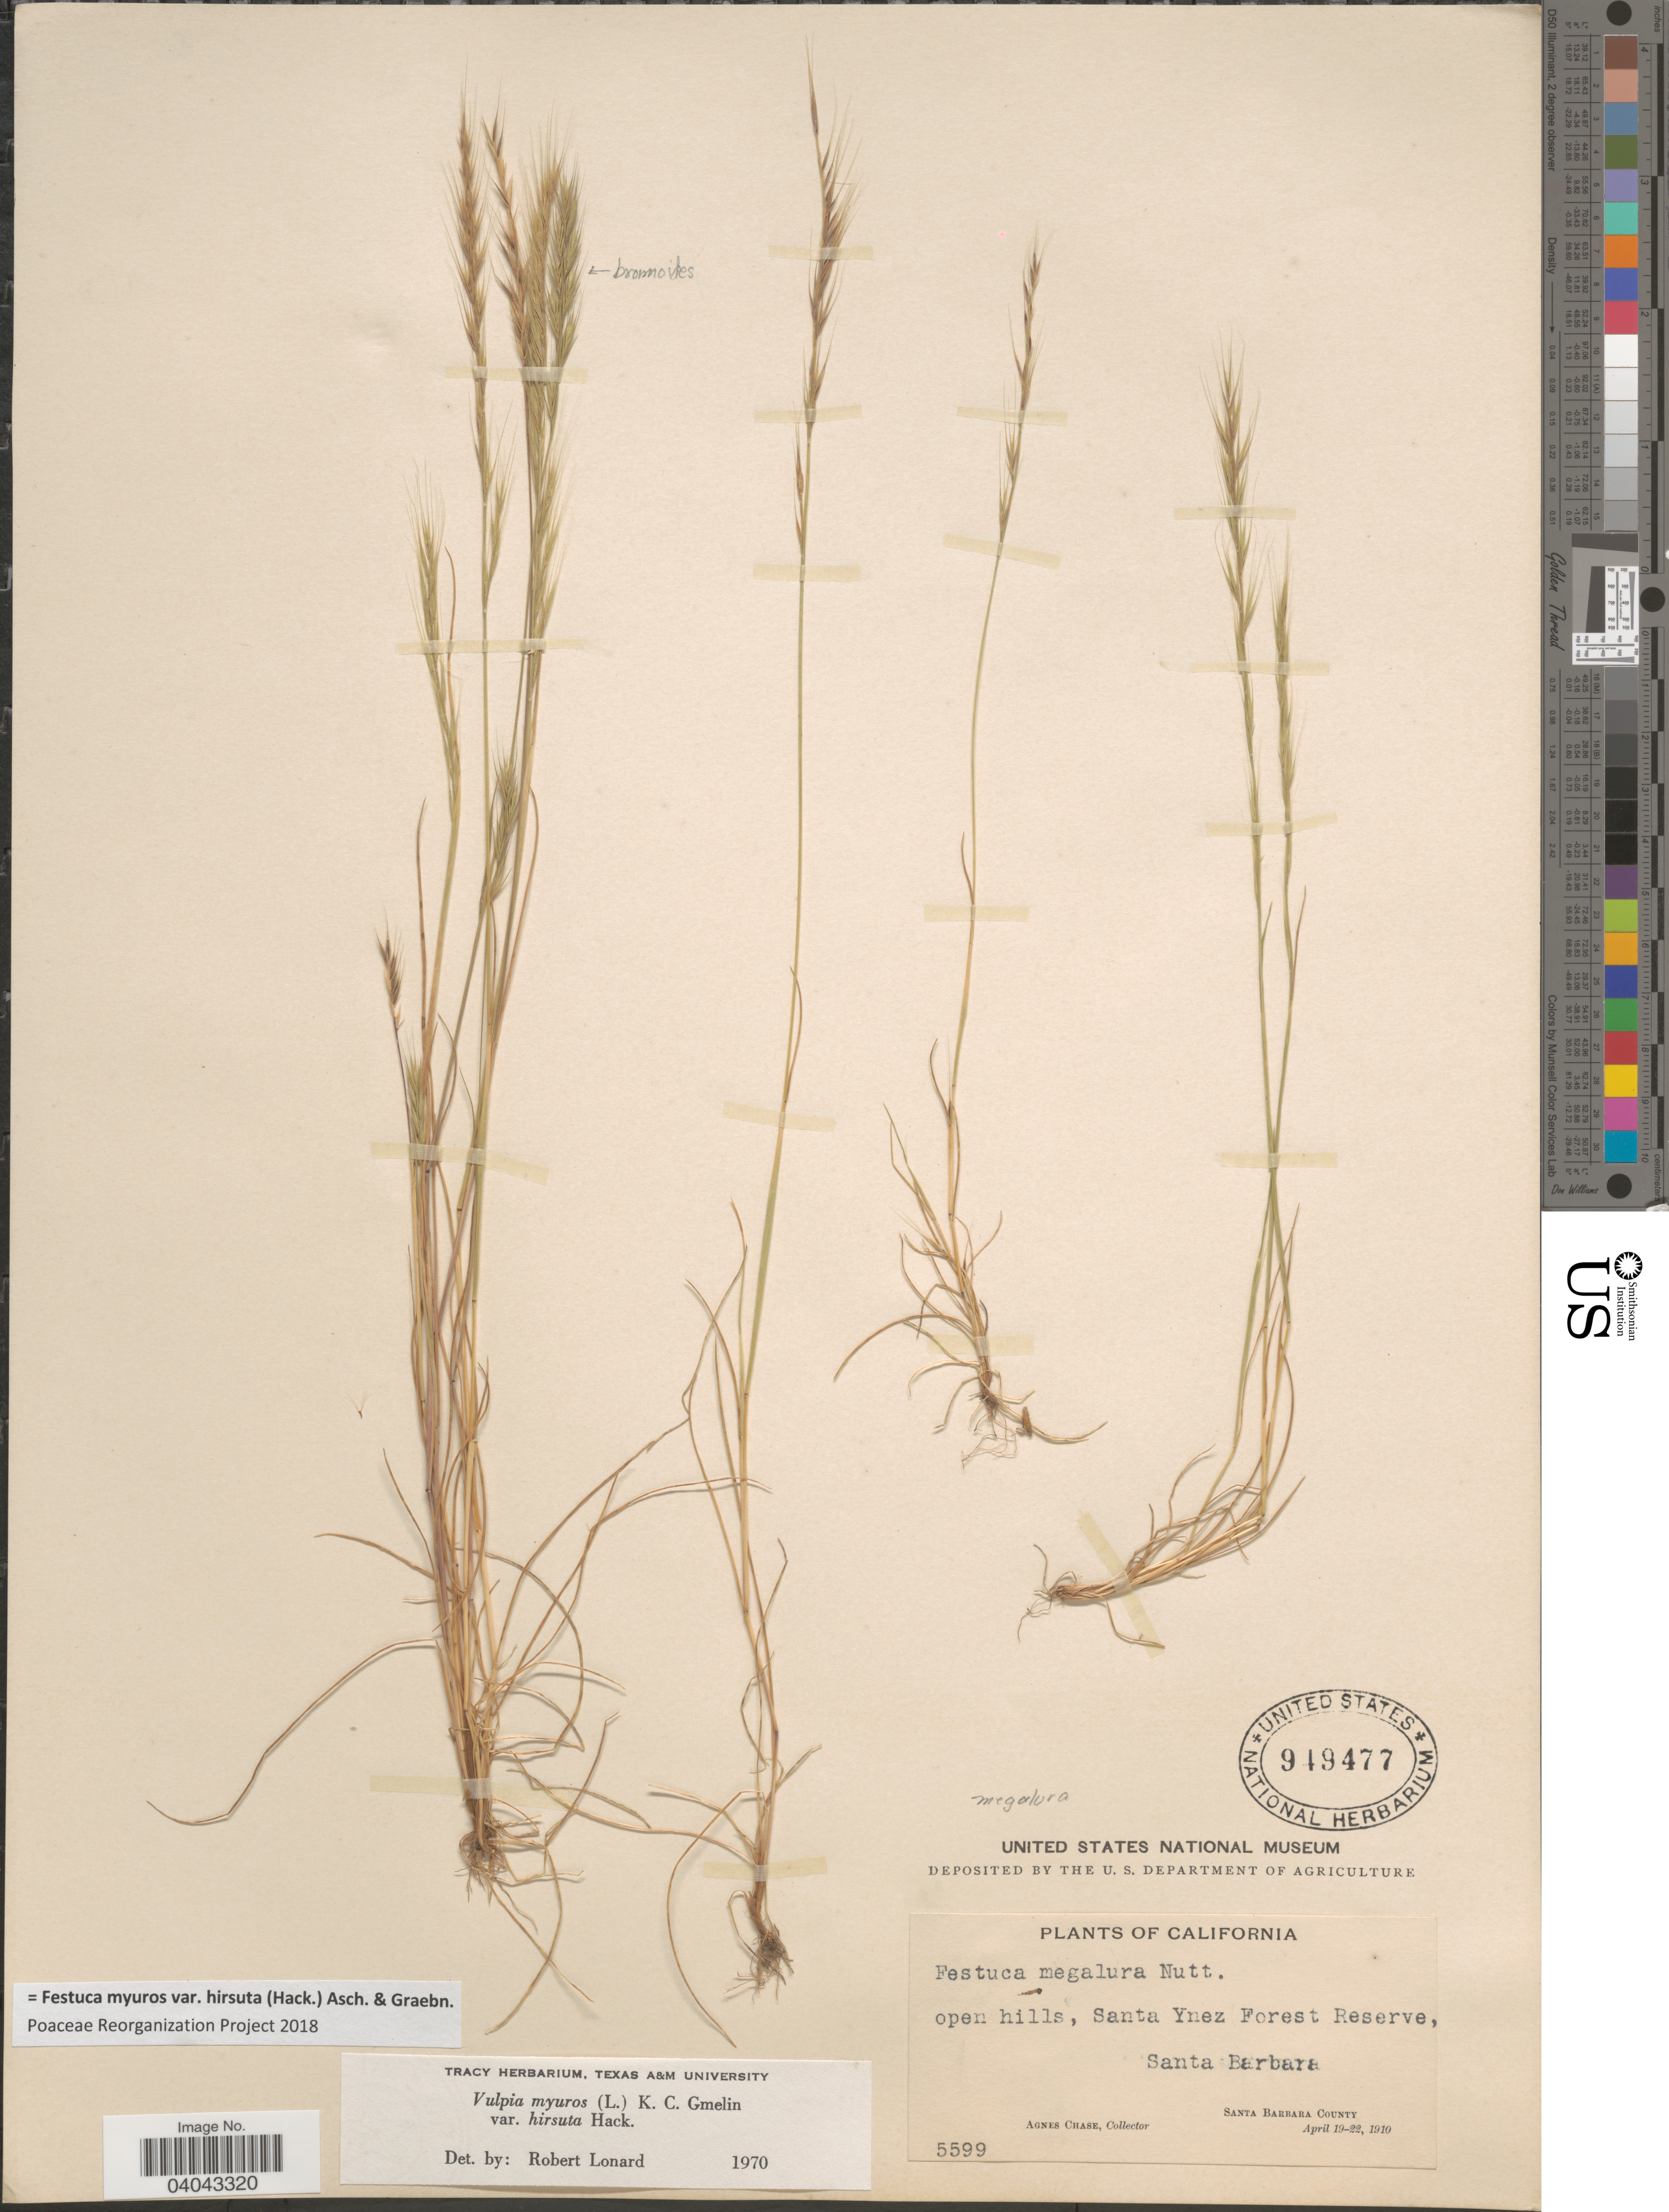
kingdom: Plantae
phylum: Tracheophyta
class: Liliopsida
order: Poales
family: Poaceae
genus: Festuca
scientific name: Festuca myuros var. hirsuta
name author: (Hack.) Asch. & Graebn.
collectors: A. Chase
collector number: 5599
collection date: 1910-04-19/1910-04-22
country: United States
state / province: California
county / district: Santa Barbara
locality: Open hills, Santa Ynez Forest Reserve, Santa Barbara. Santa Barbara County.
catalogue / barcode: US 949477